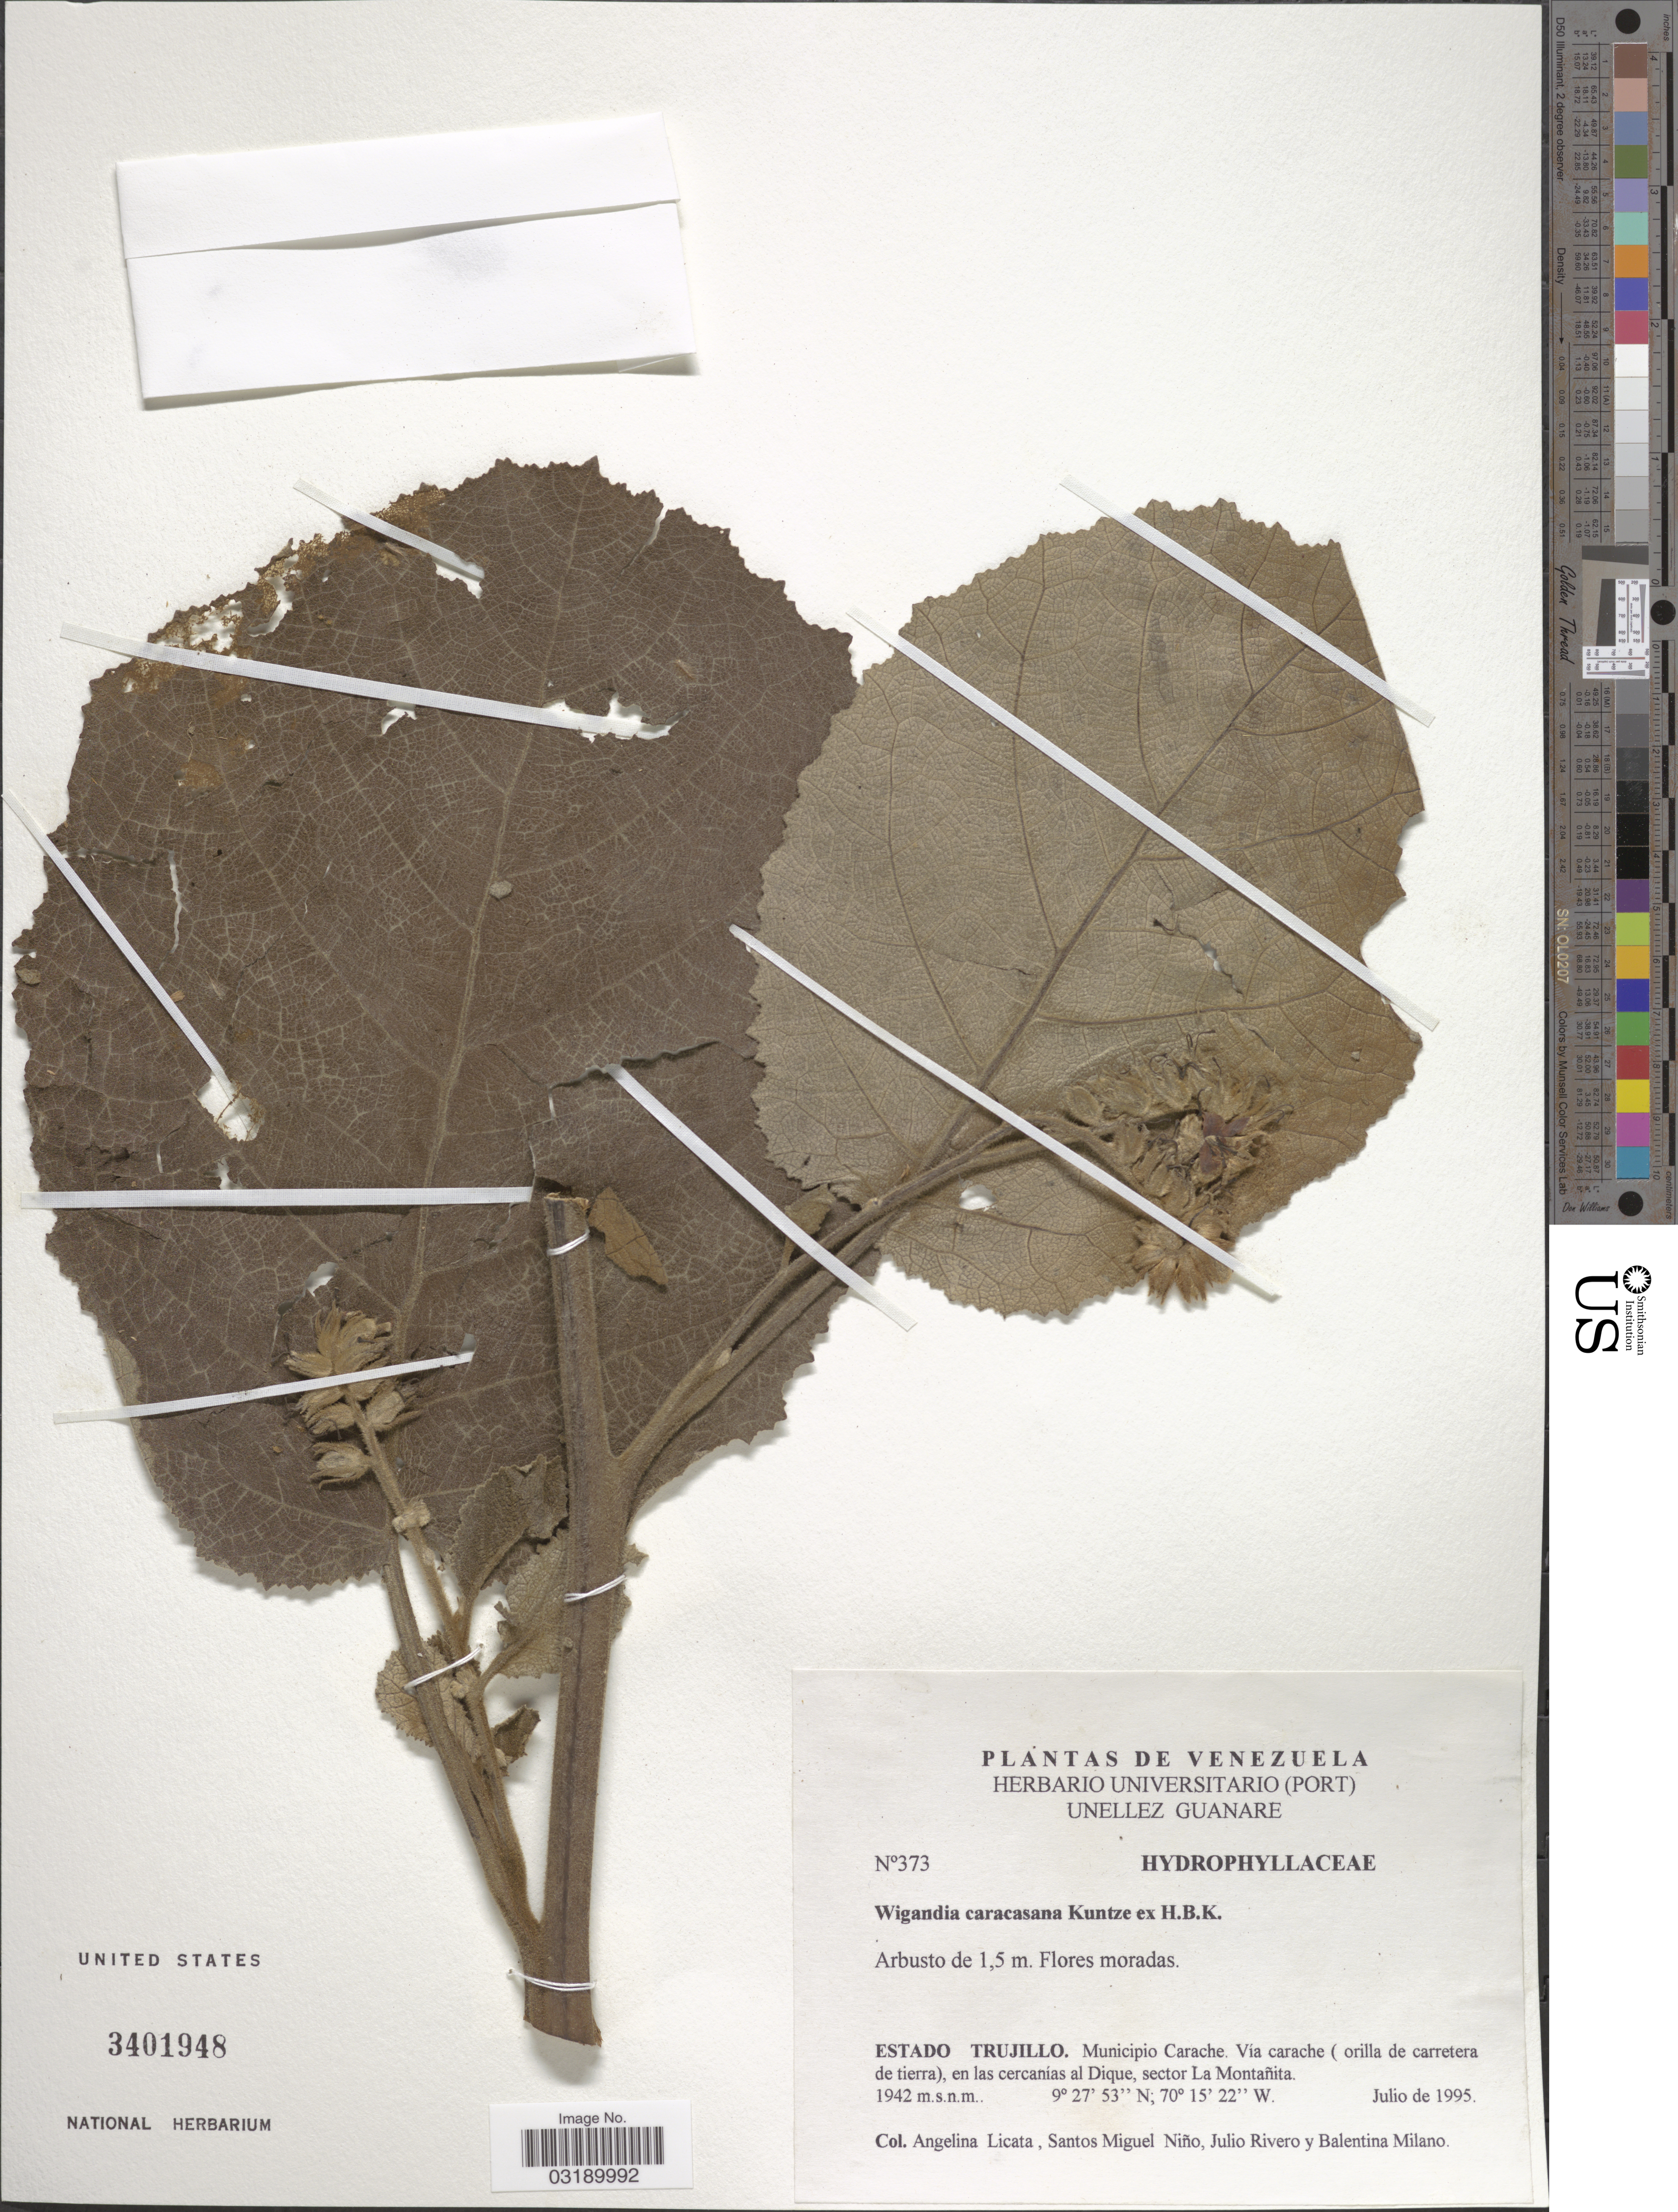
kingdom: Plantae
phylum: Tracheophyta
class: Magnoliopsida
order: Boraginales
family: Namaceae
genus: Wigandia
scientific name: Wigandia caracasana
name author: Kunth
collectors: A. Licata, S. M. Niño, J. Rivero & B. Milano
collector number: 373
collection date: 1995-07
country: Venezuela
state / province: Trujillo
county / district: Carache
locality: Vía carache (orilla de carretera de tierra), en las cercanías al Dique, sector La Montañita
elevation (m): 1942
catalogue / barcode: US 3401948